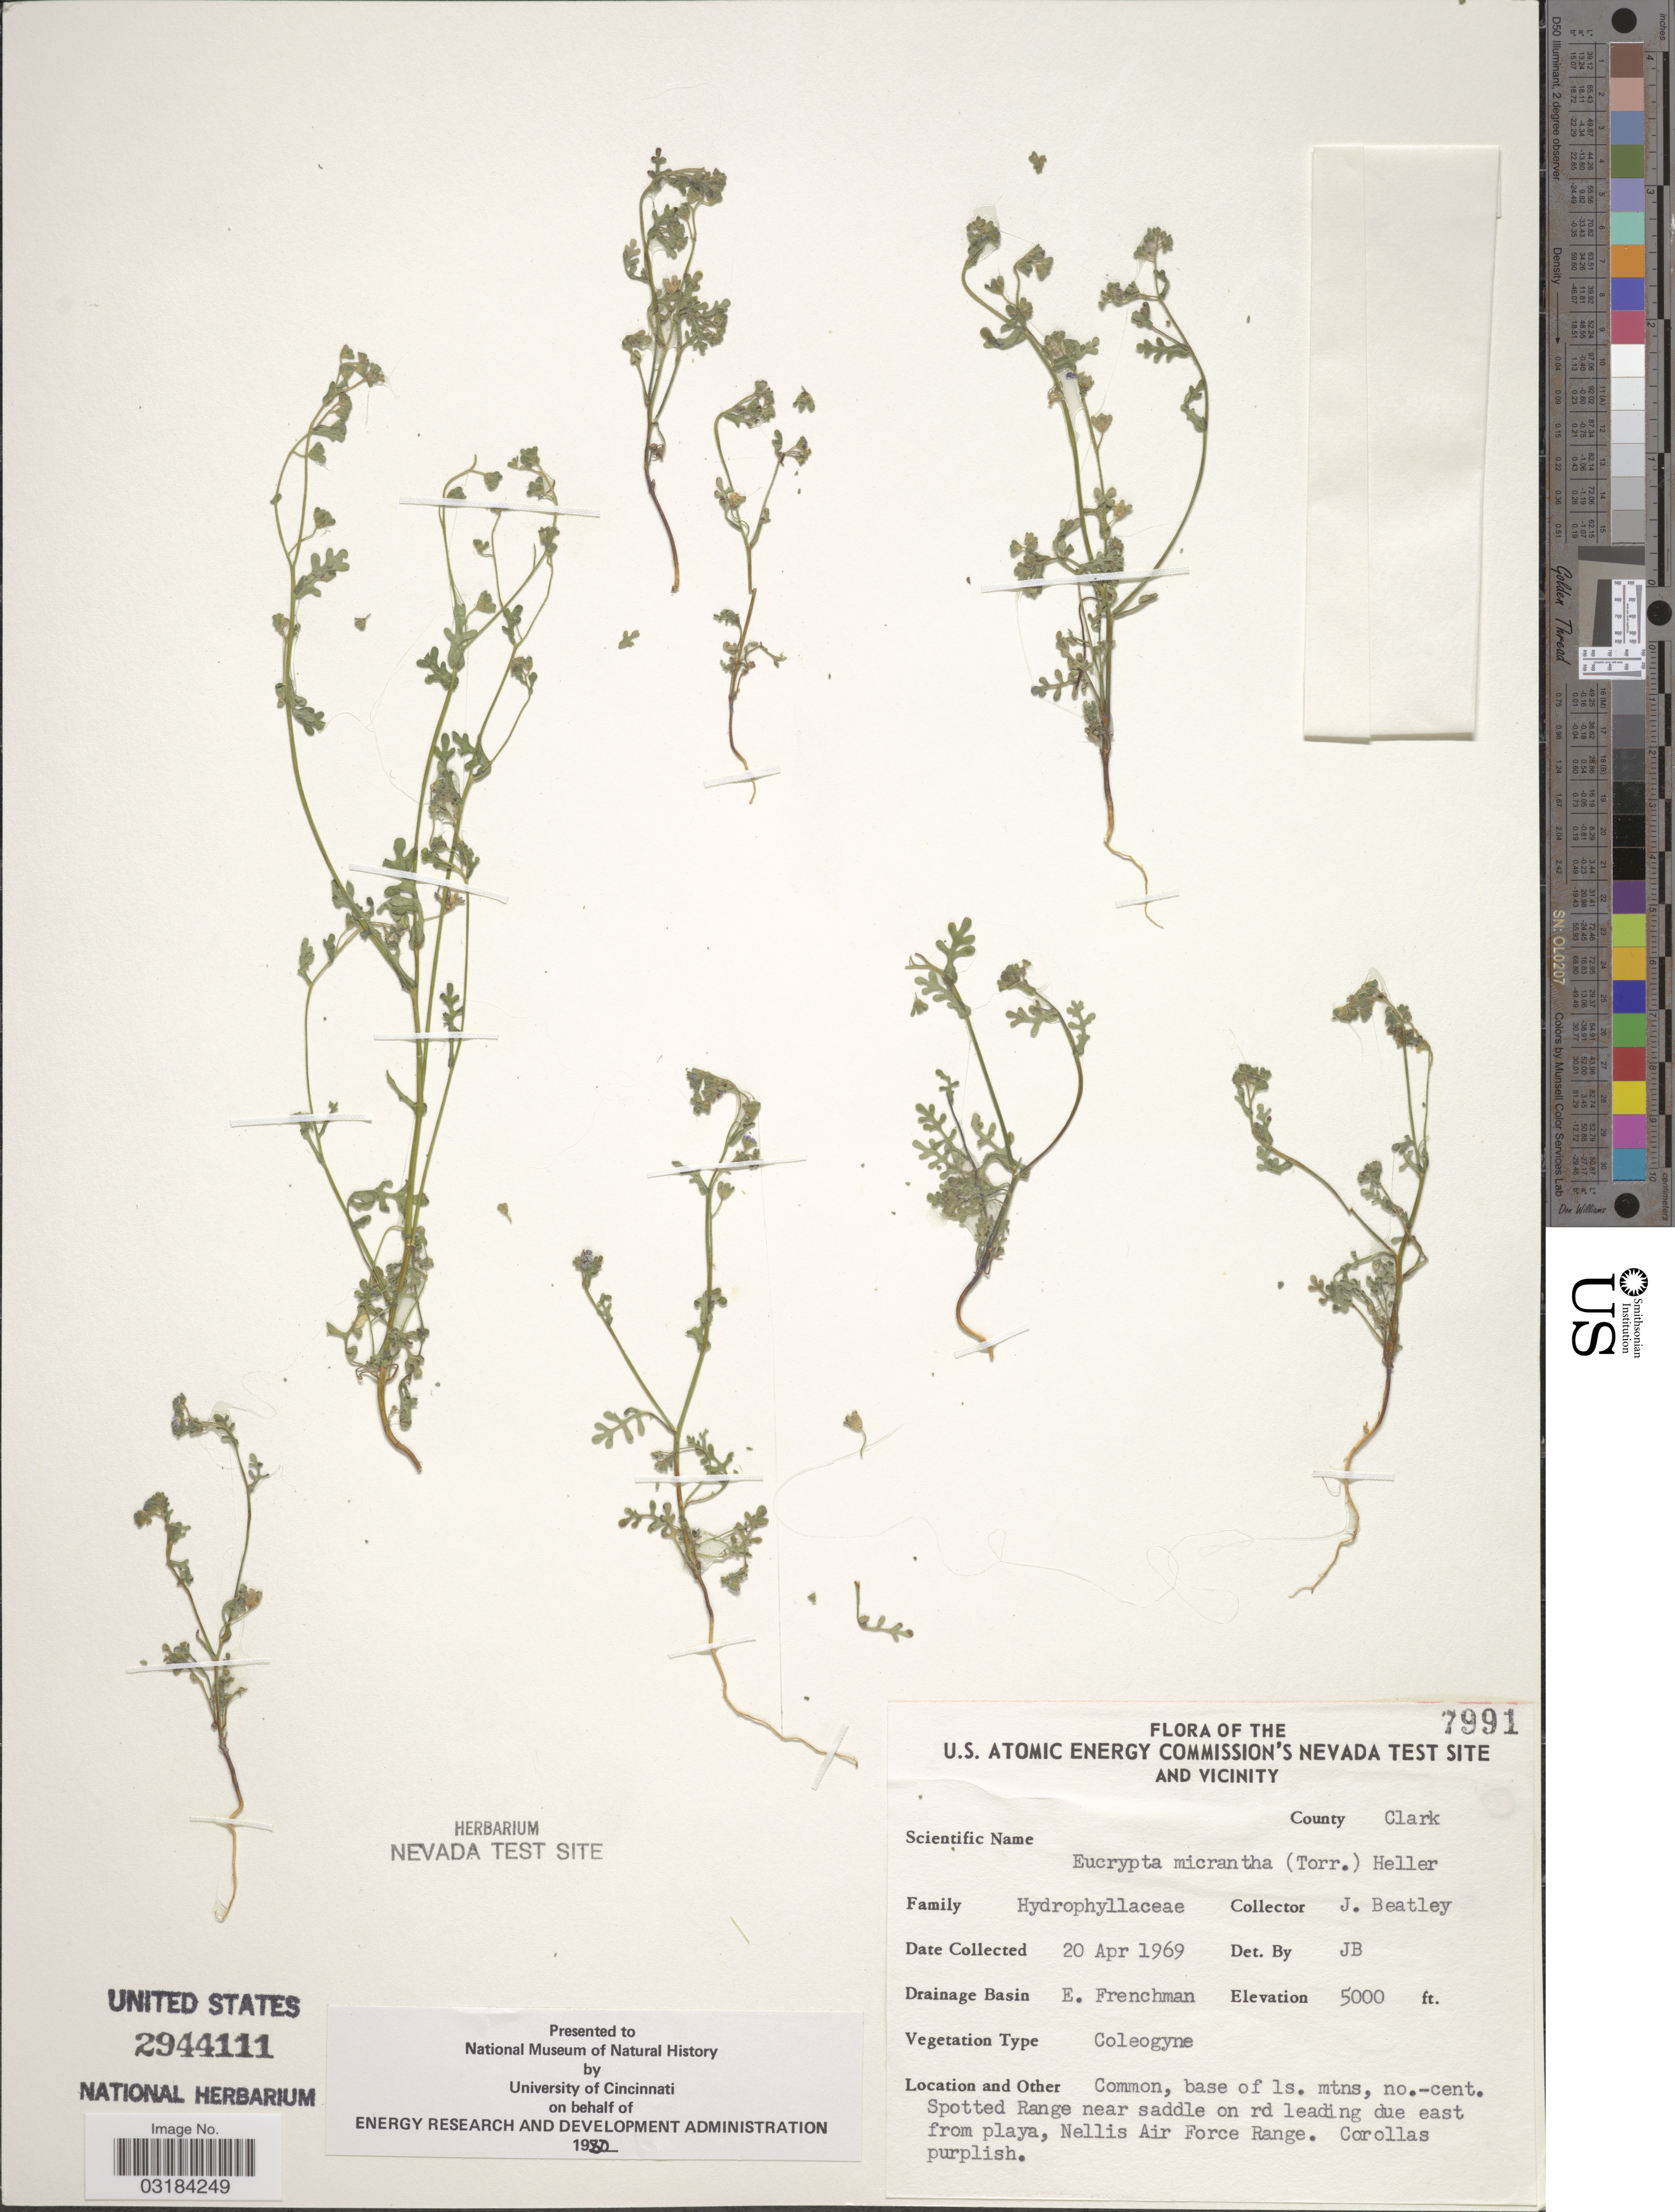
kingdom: Plantae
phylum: Tracheophyta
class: Magnoliopsida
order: Boraginales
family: Hydrophyllaceae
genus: Eucrypta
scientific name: Eucrypta micrantha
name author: (Torr.) A. Heller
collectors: J. C. Beatley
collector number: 7991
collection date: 1969-04-20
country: United States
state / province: Nevada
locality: U.S. Atomic Energy Commission's Nevada Test Site and Vicinity. County Clark. Drainage Basin E. Frenchman. Spotted Range near saddle on rd leading due east from playa, Nellis Air Force Range.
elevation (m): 1524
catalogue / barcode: US 2744111